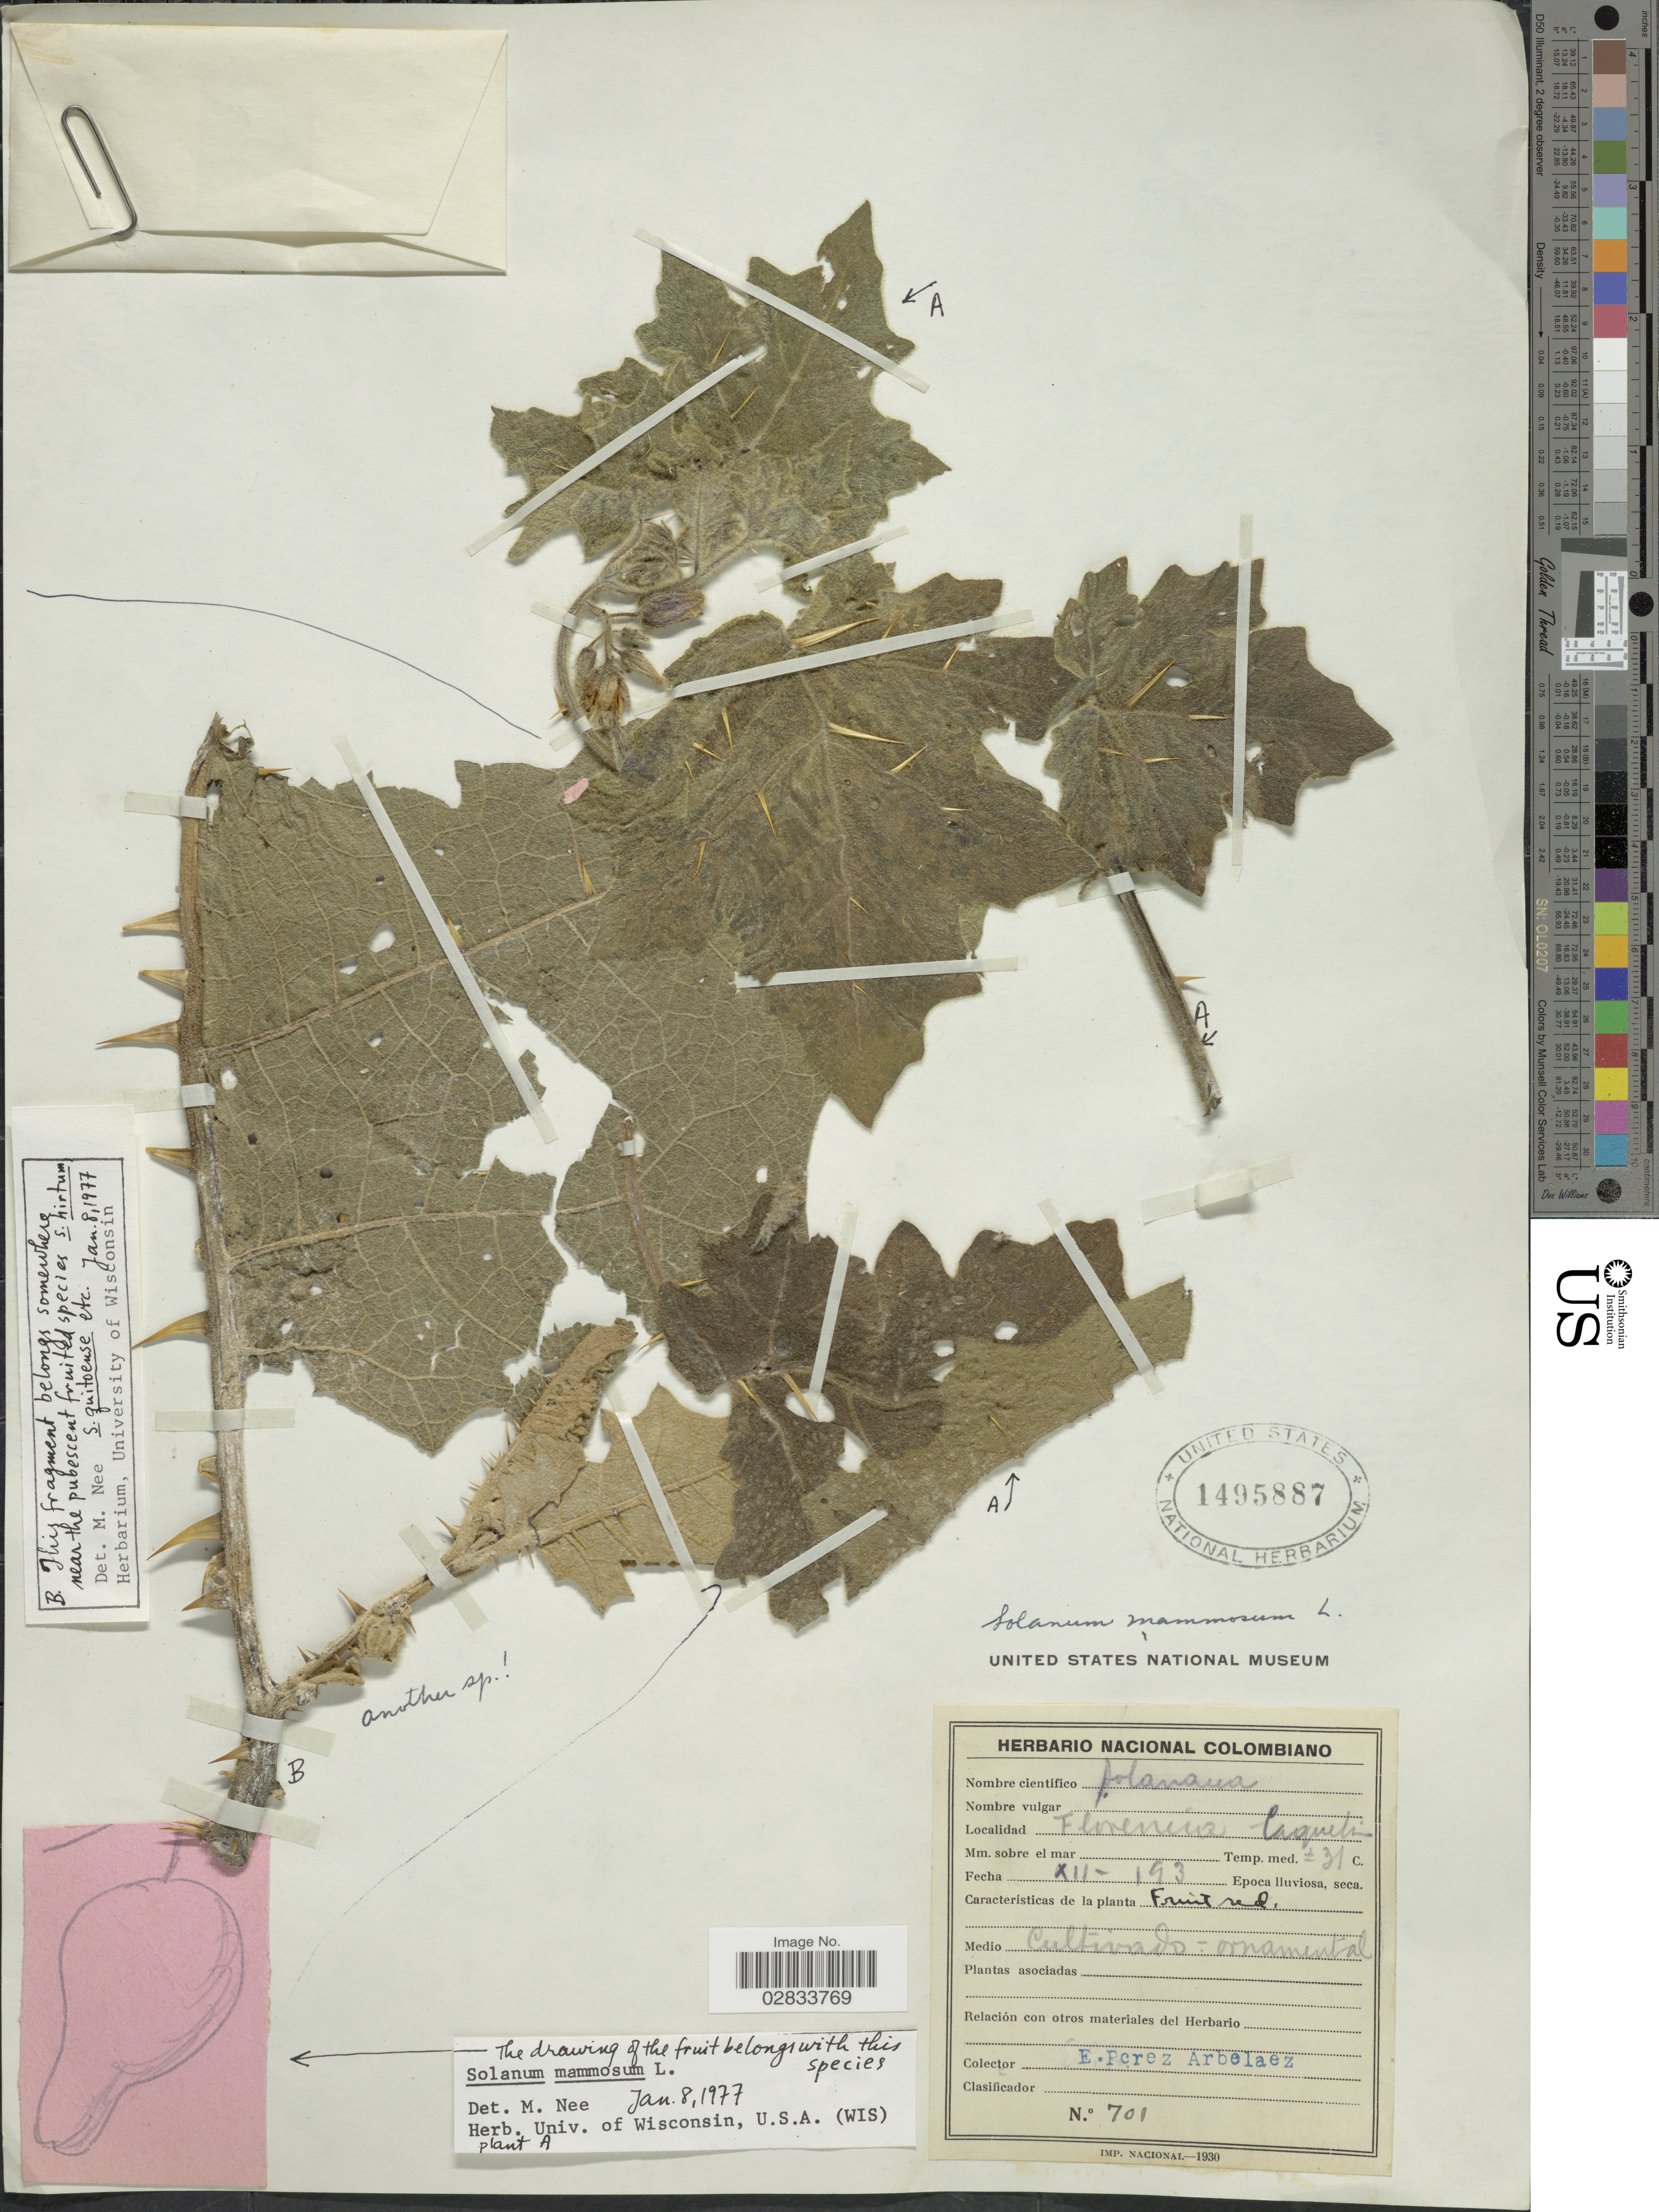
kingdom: Plantae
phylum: Tracheophyta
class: Magnoliopsida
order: Solanales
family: Solanaceae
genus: Solanum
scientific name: Solanum mammosum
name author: L.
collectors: E. Pérez Arbeláez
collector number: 701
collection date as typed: XII - 193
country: Colombia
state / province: Caquetá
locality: Florencia - Caqueta.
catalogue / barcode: US 1495887